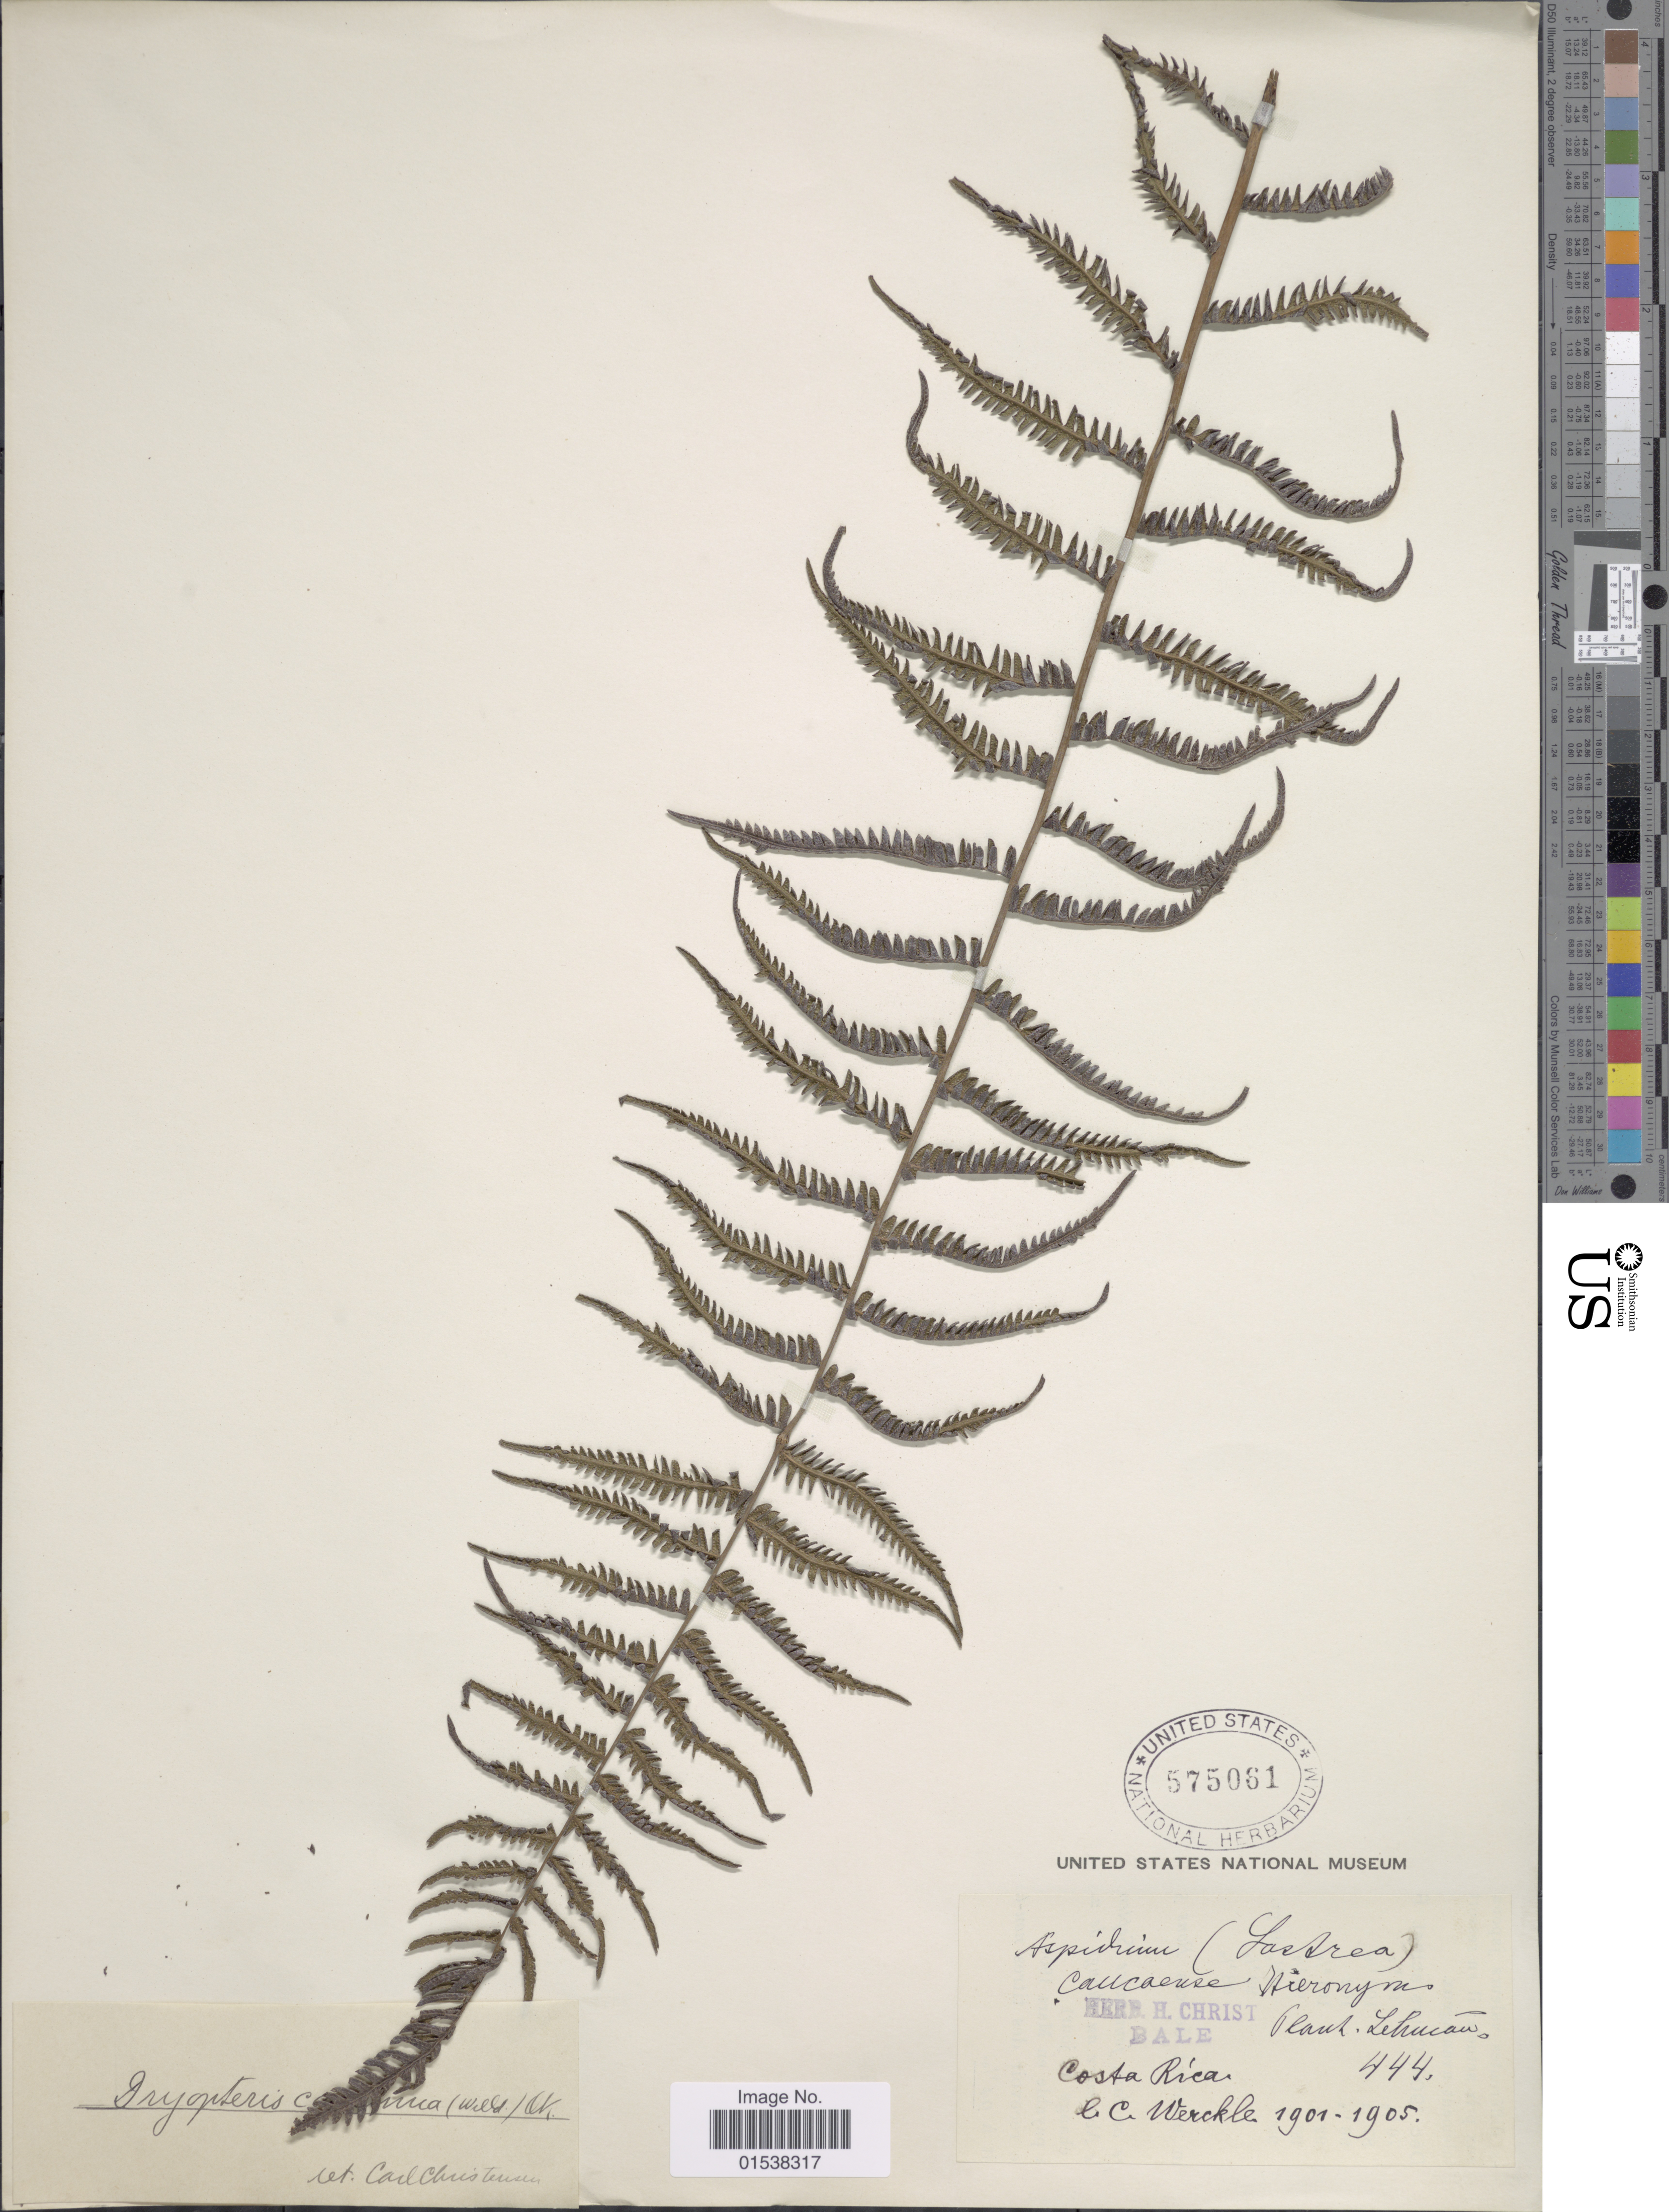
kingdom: Plantae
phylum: Tracheophyta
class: Polypodiopsida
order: Polypodiales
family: Thelypteridaceae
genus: Amauropelta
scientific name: Amauropelta concinna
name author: (Willd.) Pic. Serm.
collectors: C. C Wercklé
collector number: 444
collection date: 1901/1905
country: Costa Rica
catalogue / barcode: US 575061